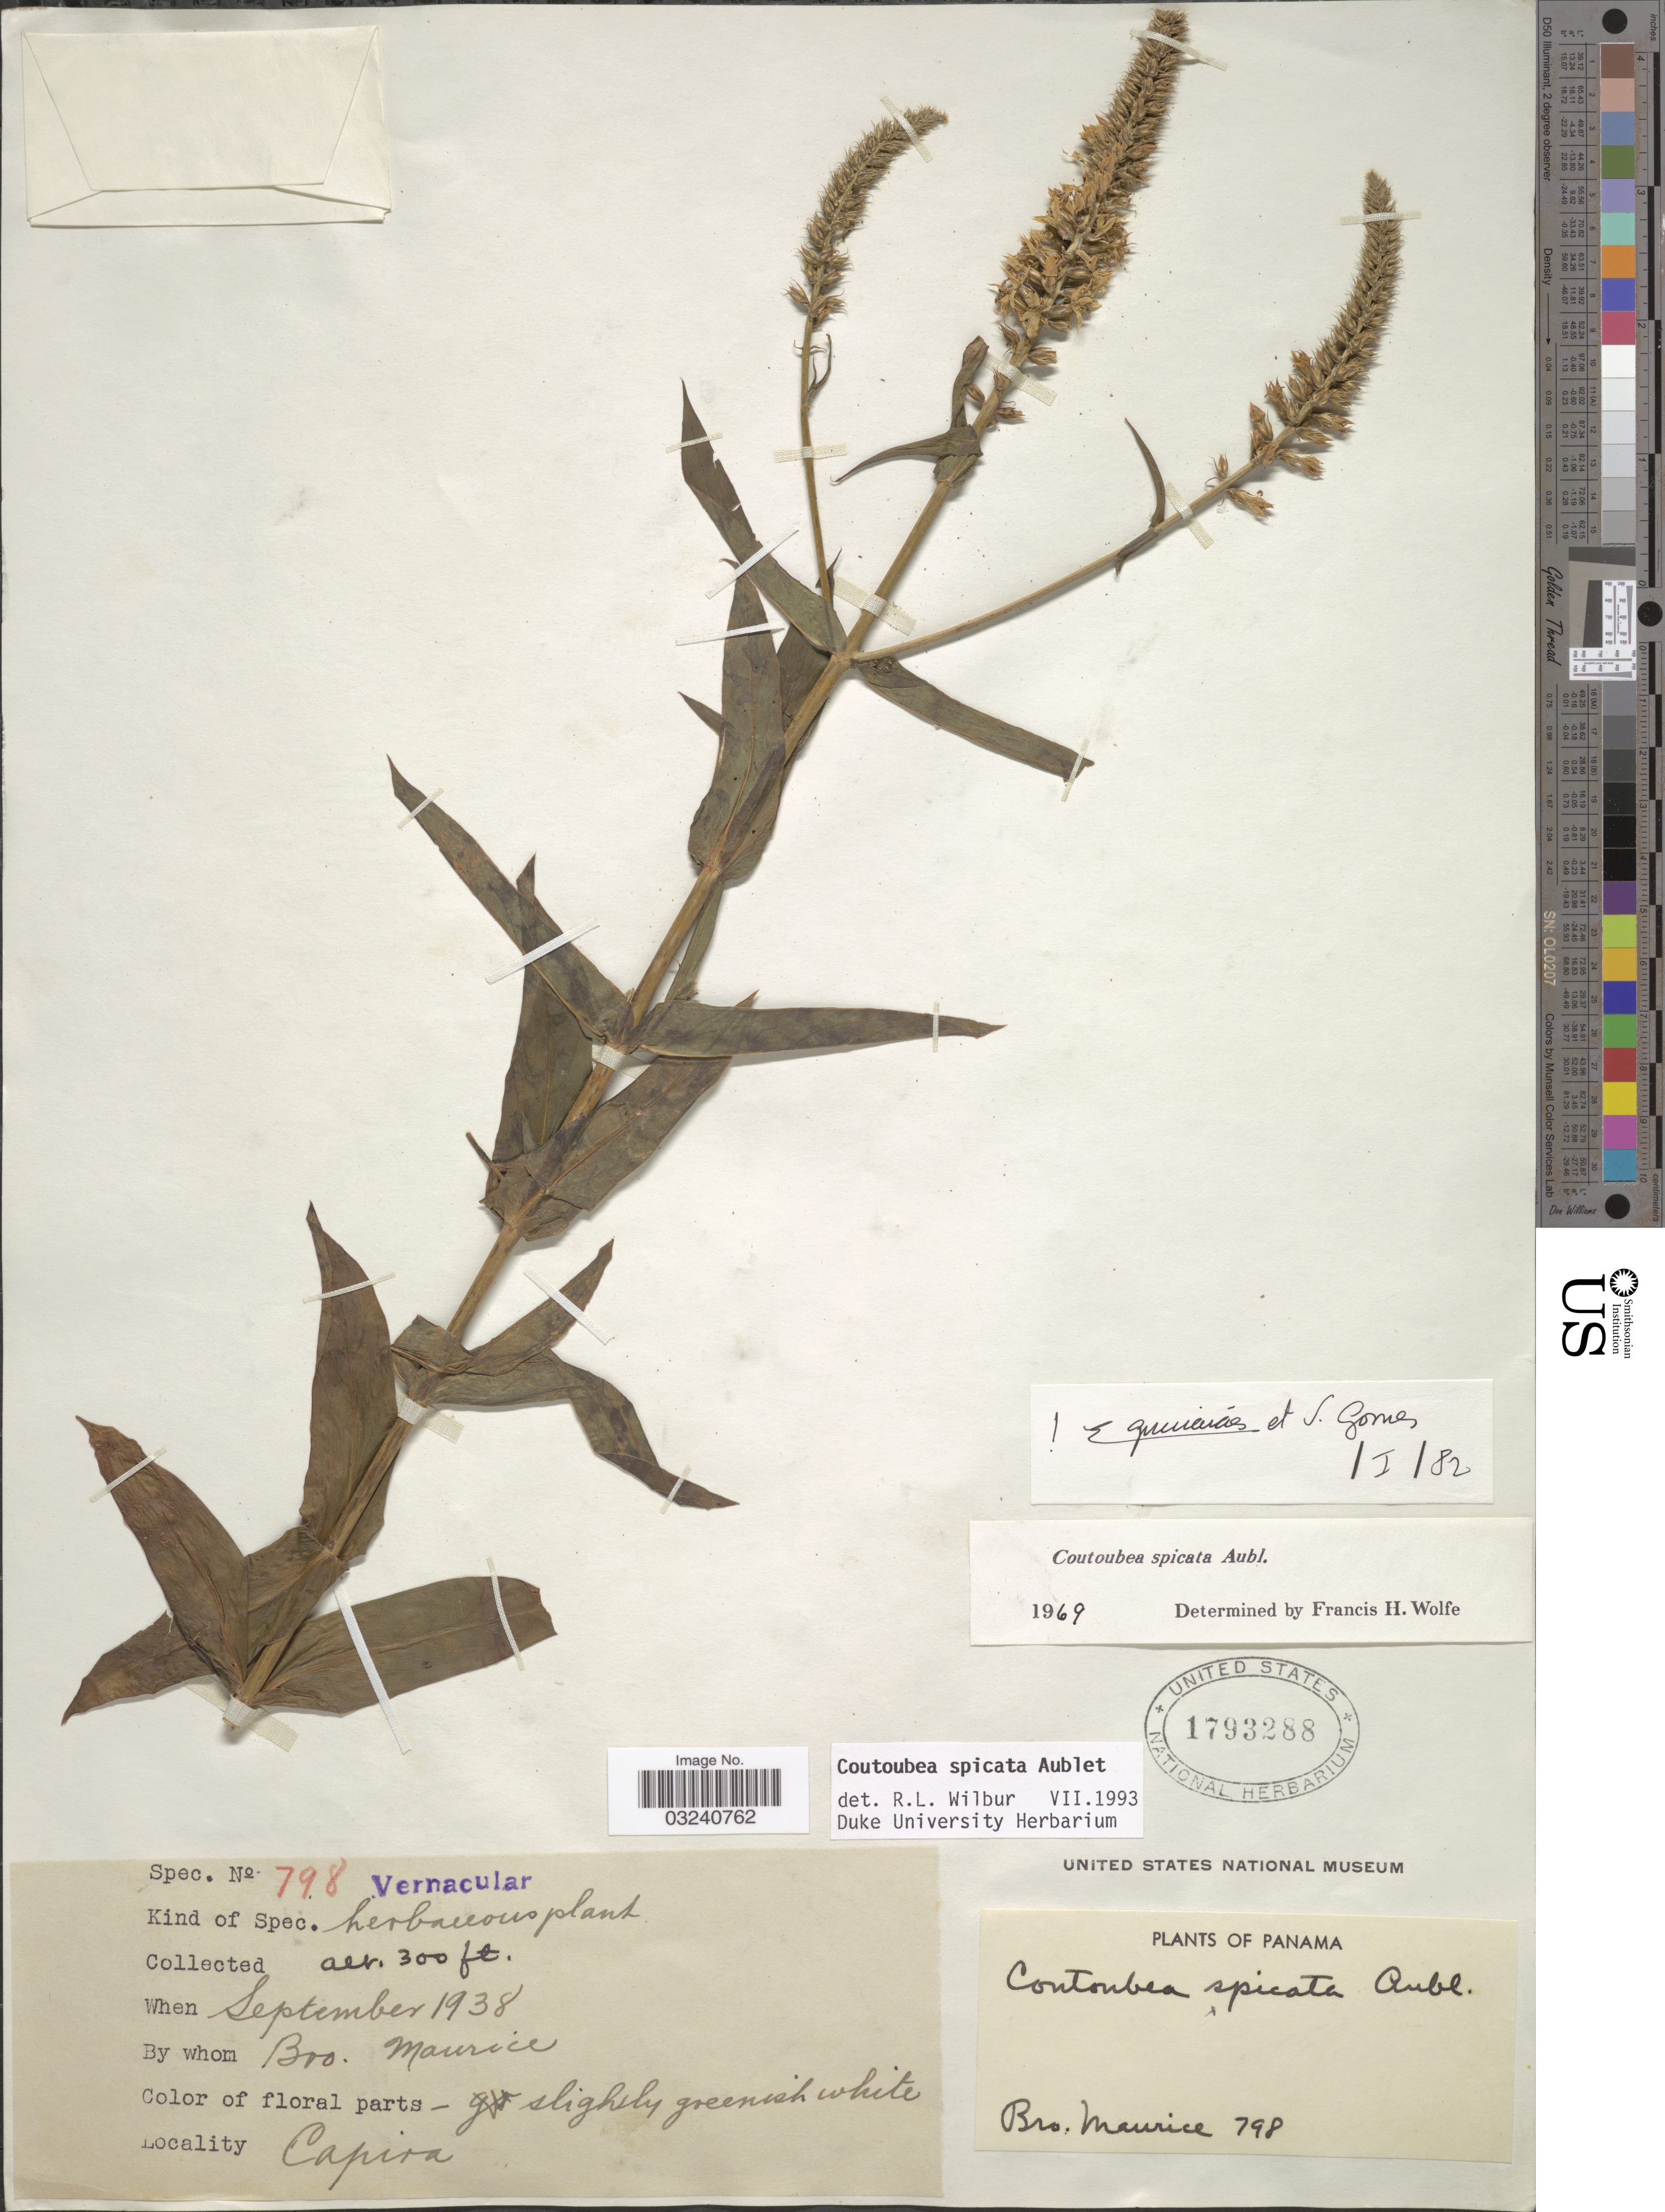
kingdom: Plantae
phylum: Tracheophyta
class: Magnoliopsida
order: Gentianales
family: Gentianaceae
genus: Coutoubea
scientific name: Coutoubea spicata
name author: Aubl.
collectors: B. Maurice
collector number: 798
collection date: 1938-09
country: Panama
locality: Capira.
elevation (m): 91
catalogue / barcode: US 1793288